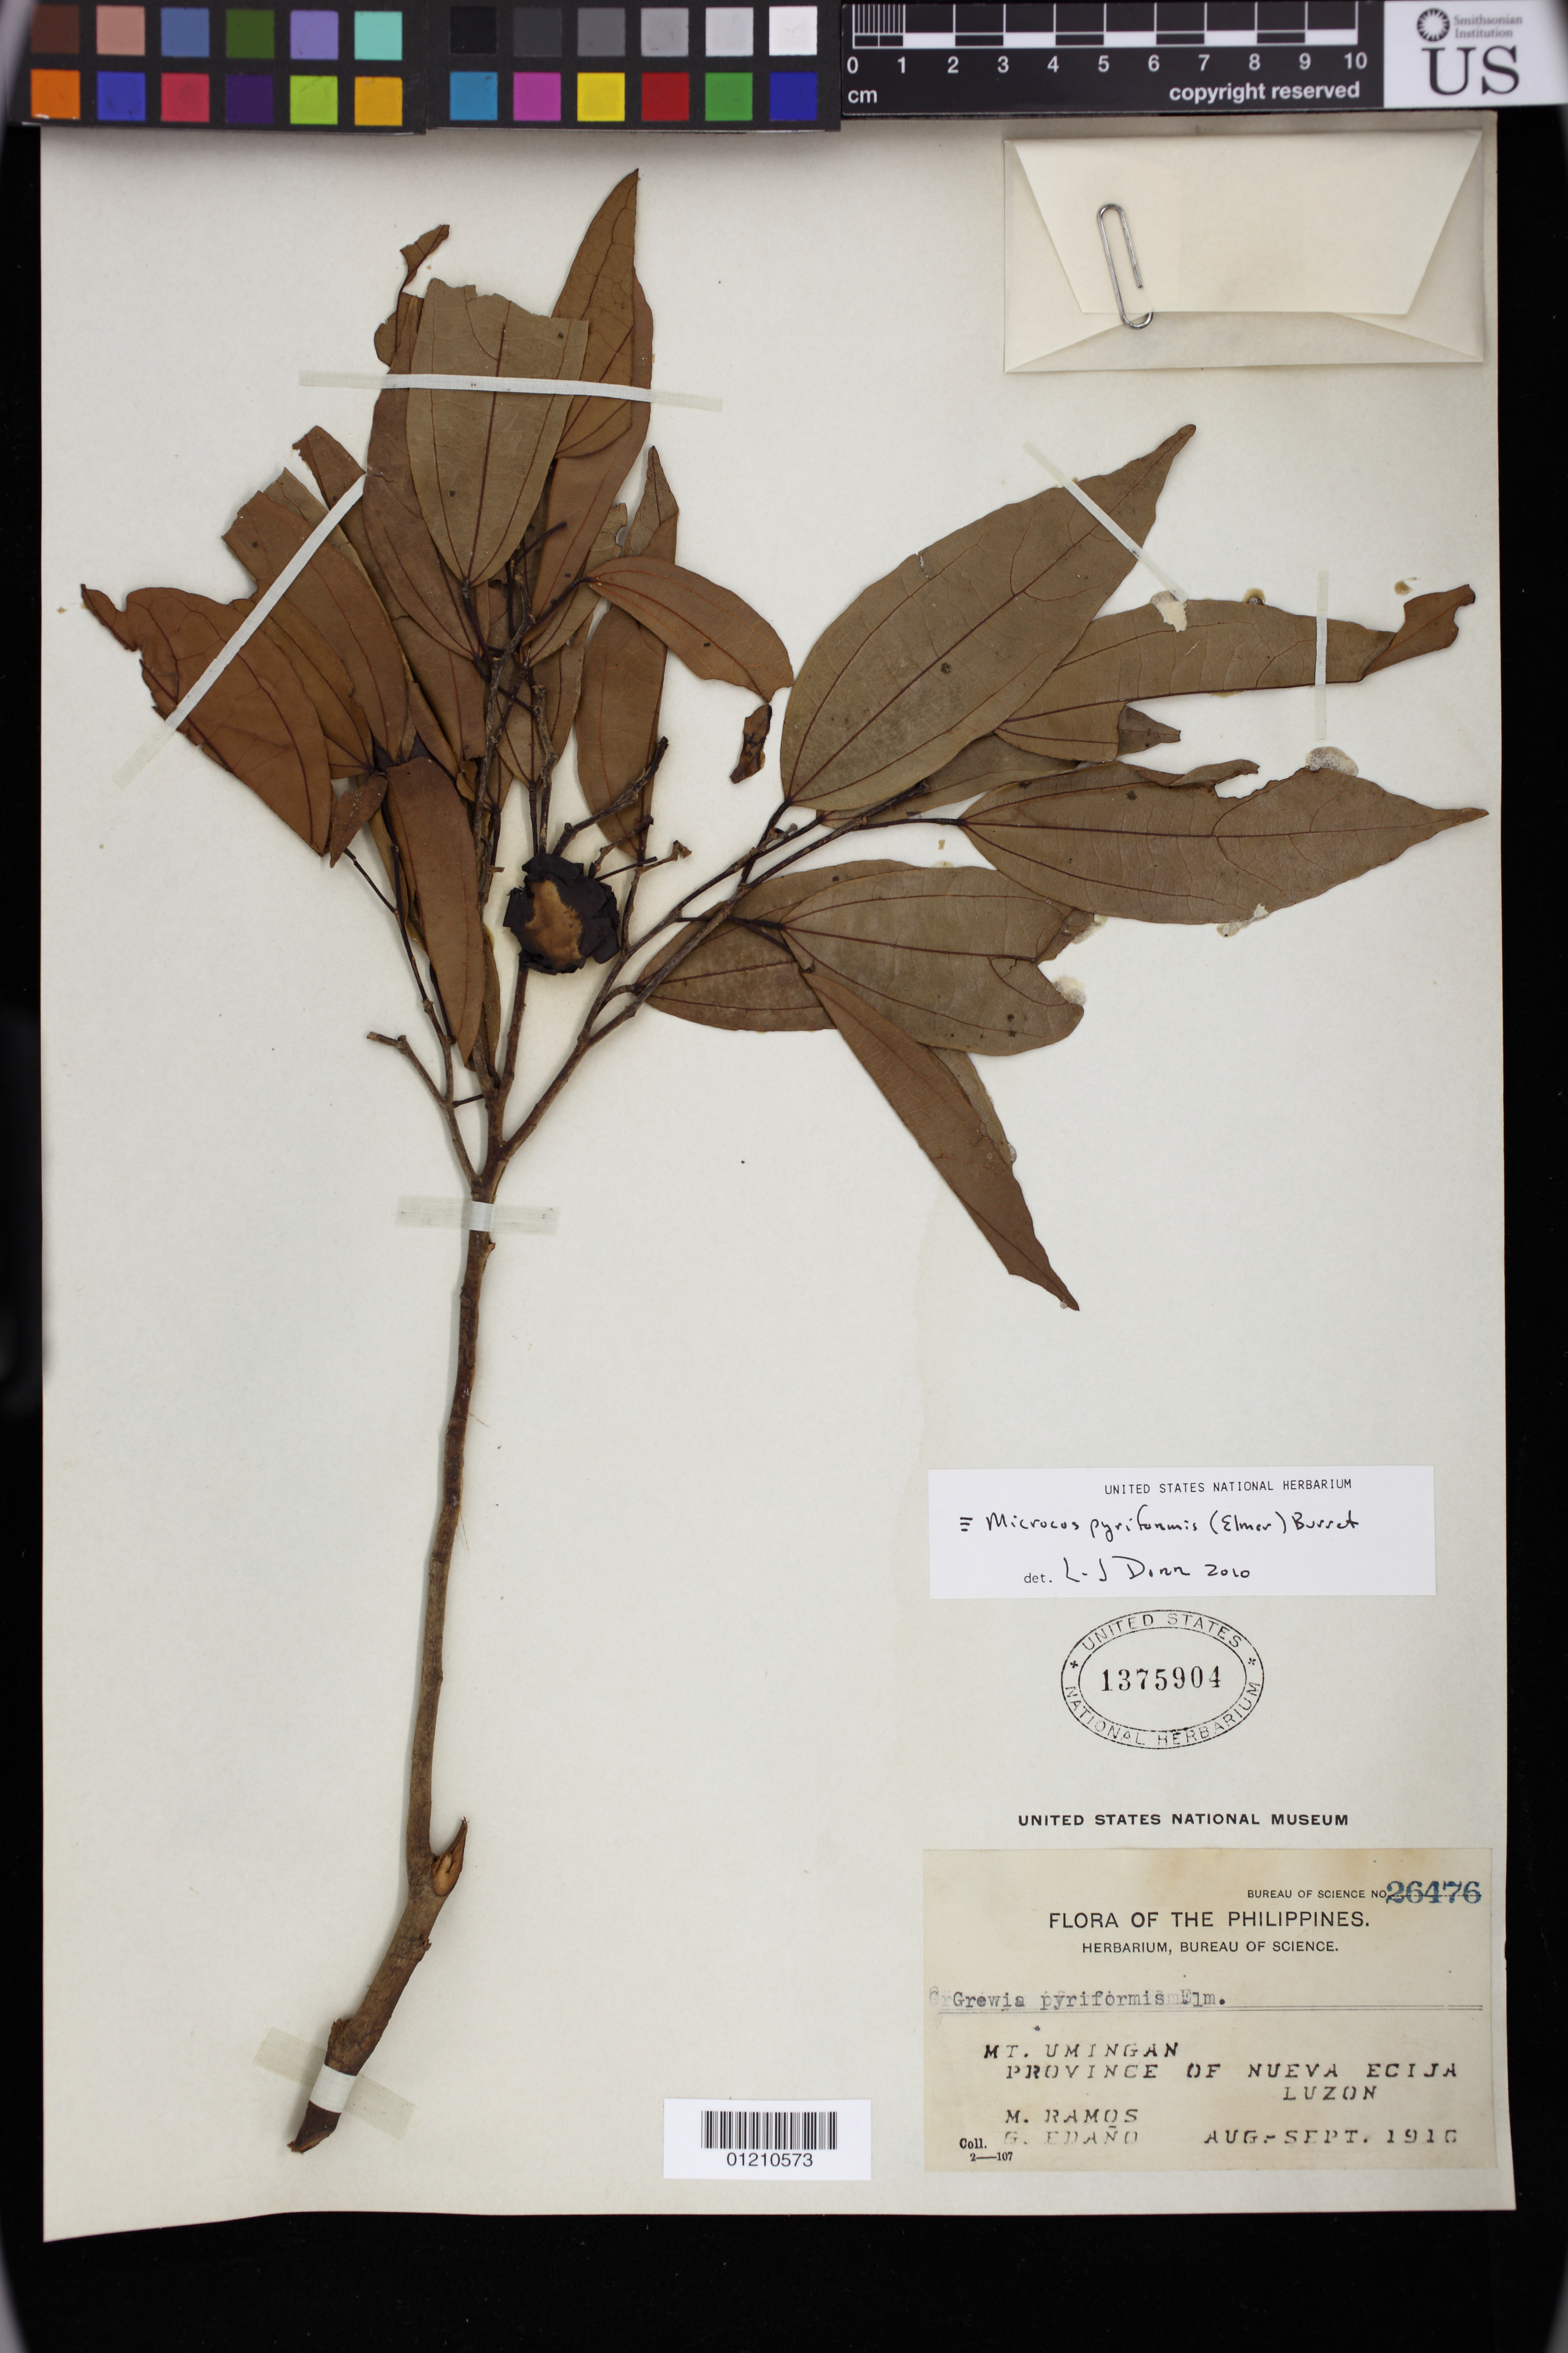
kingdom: Plantae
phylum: Tracheophyta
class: Magnoliopsida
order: Malvales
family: Malvaceae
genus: Microcos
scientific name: Microcos triflora var. triflora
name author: (Blanco) R.C.K. Chung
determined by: Jourdain-Fievet, L.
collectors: G. Edaño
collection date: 1916-08/1916-09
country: Philippines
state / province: Central Luzon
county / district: Nueva Ecija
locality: Mt. Umingan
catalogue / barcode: US 1375904